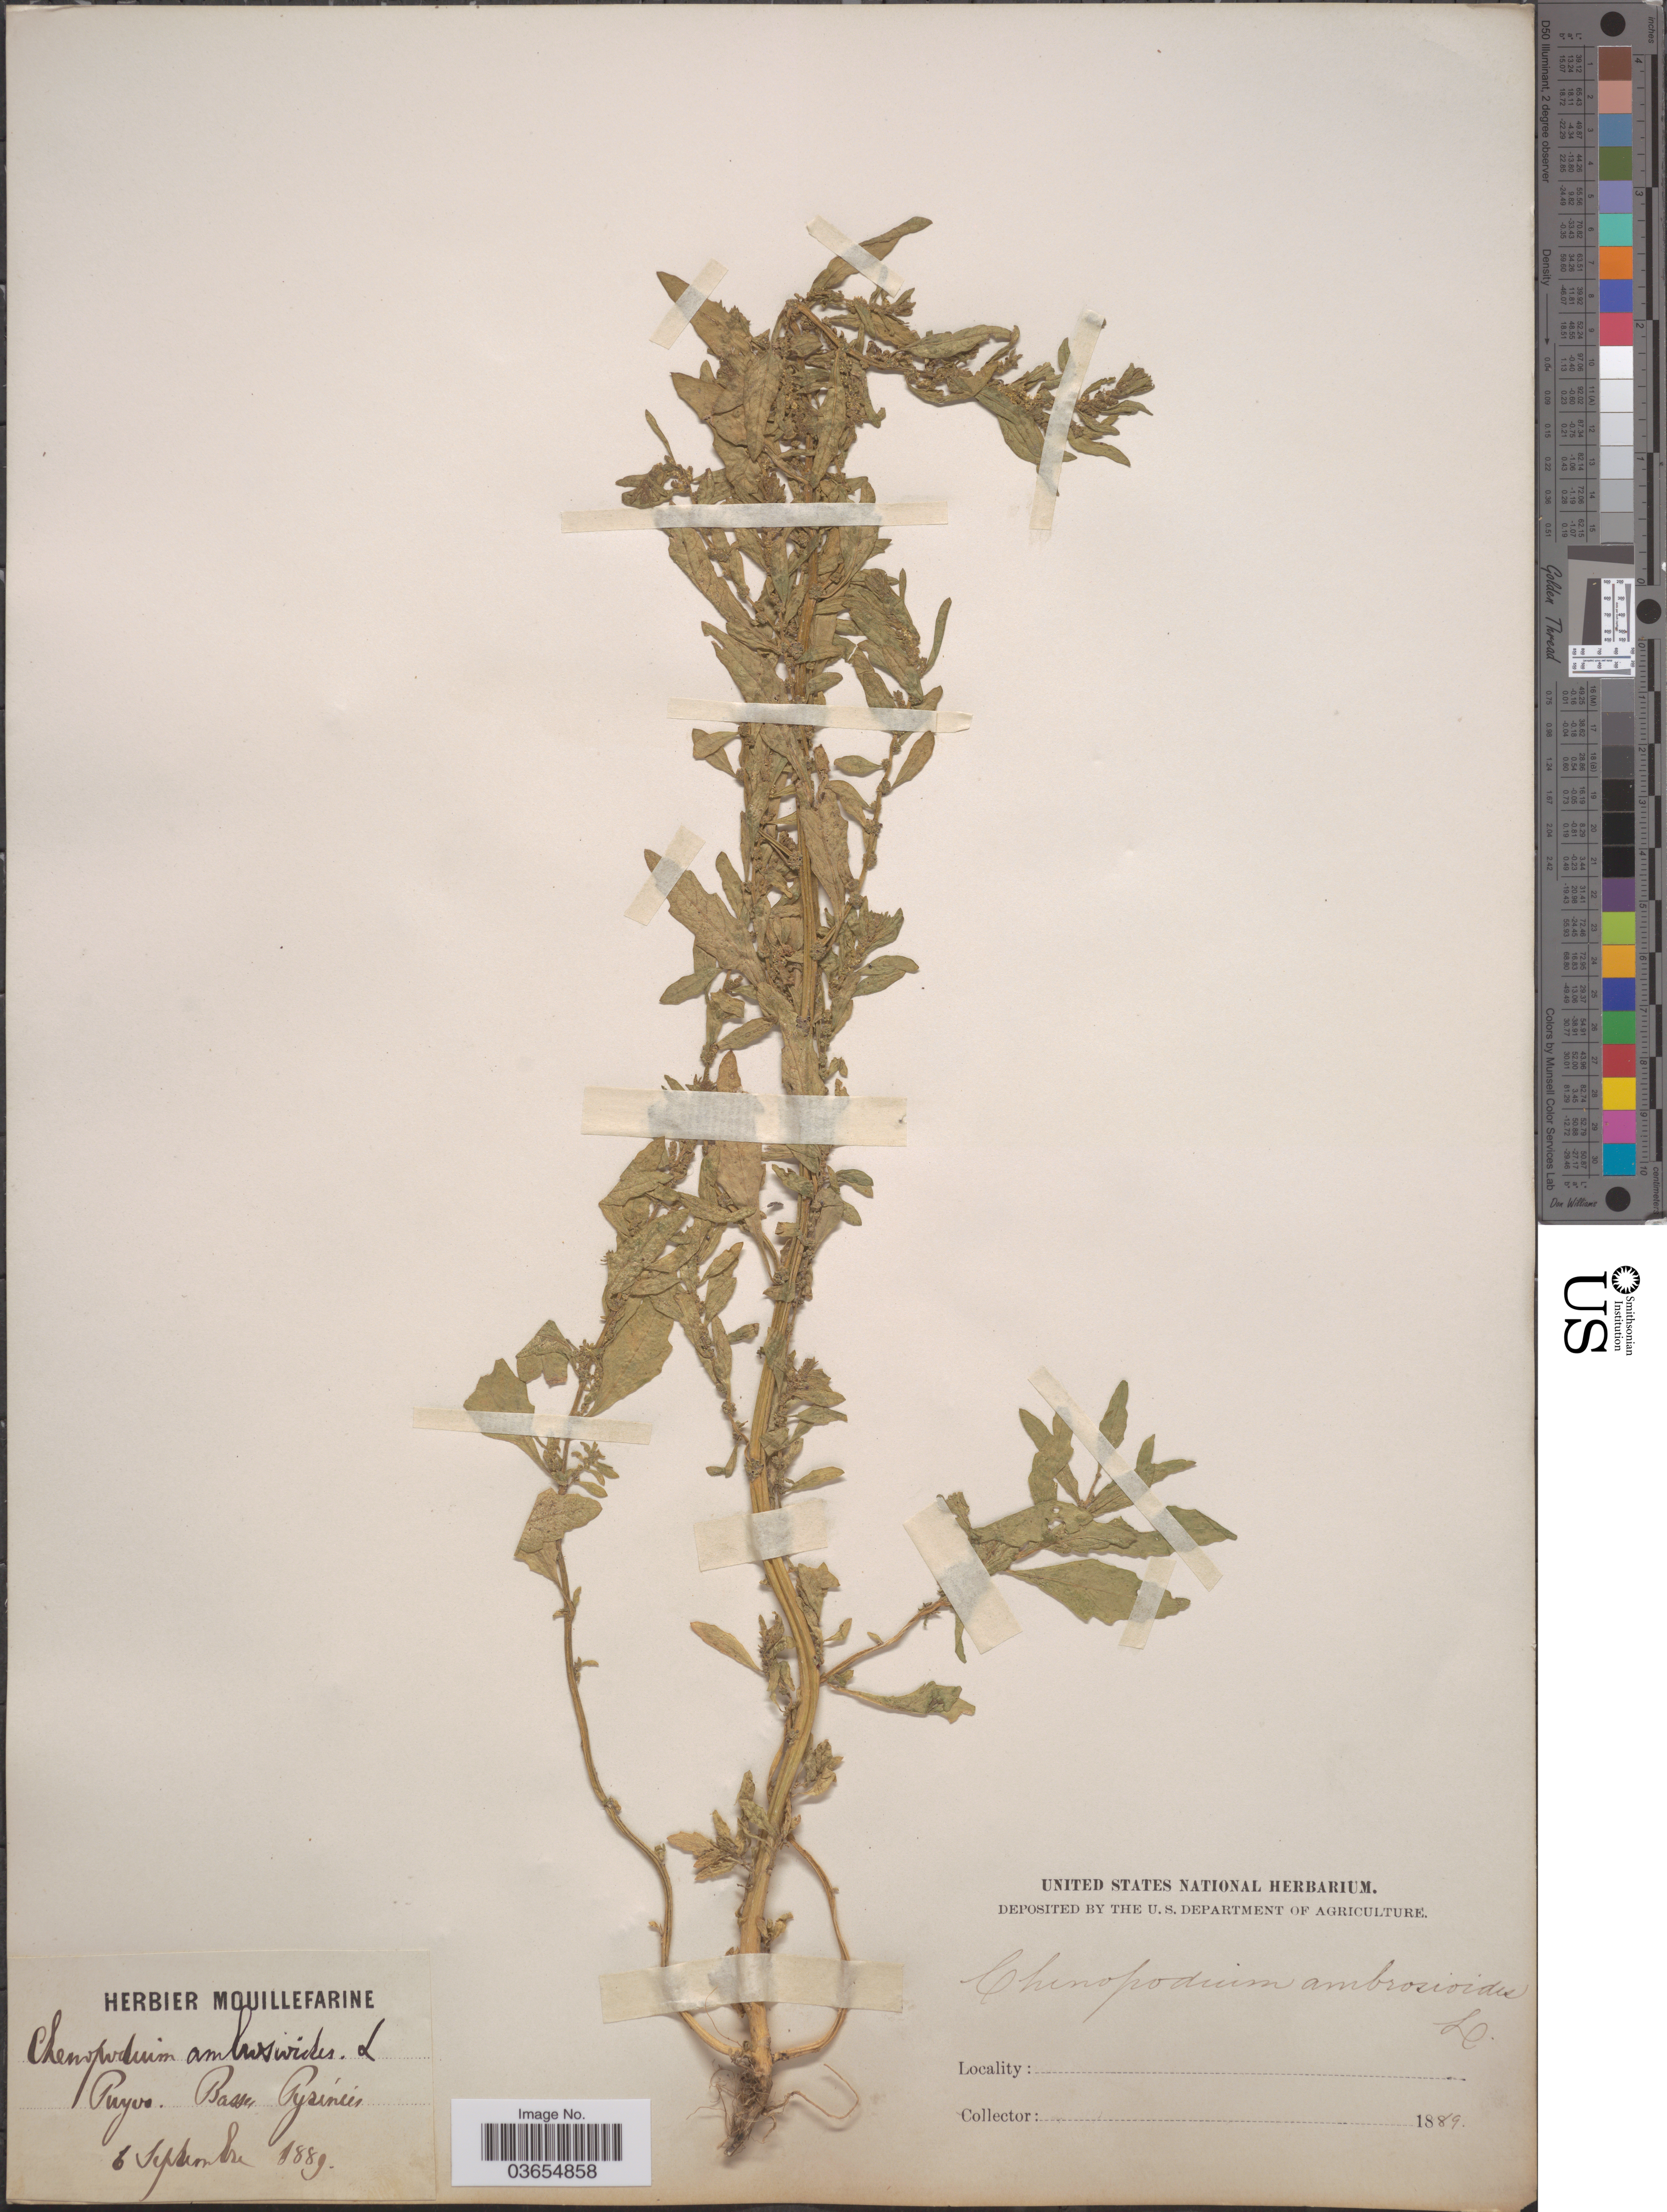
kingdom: Plantae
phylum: Tracheophyta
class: Magnoliopsida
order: Caryophyllales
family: Amaranthaceae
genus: Chenopodium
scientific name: Chenopodium ambrosioides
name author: L.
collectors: ex herb. Mouillefarine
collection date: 1889-09-06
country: France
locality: Puyoo. Basse Pyrénées.